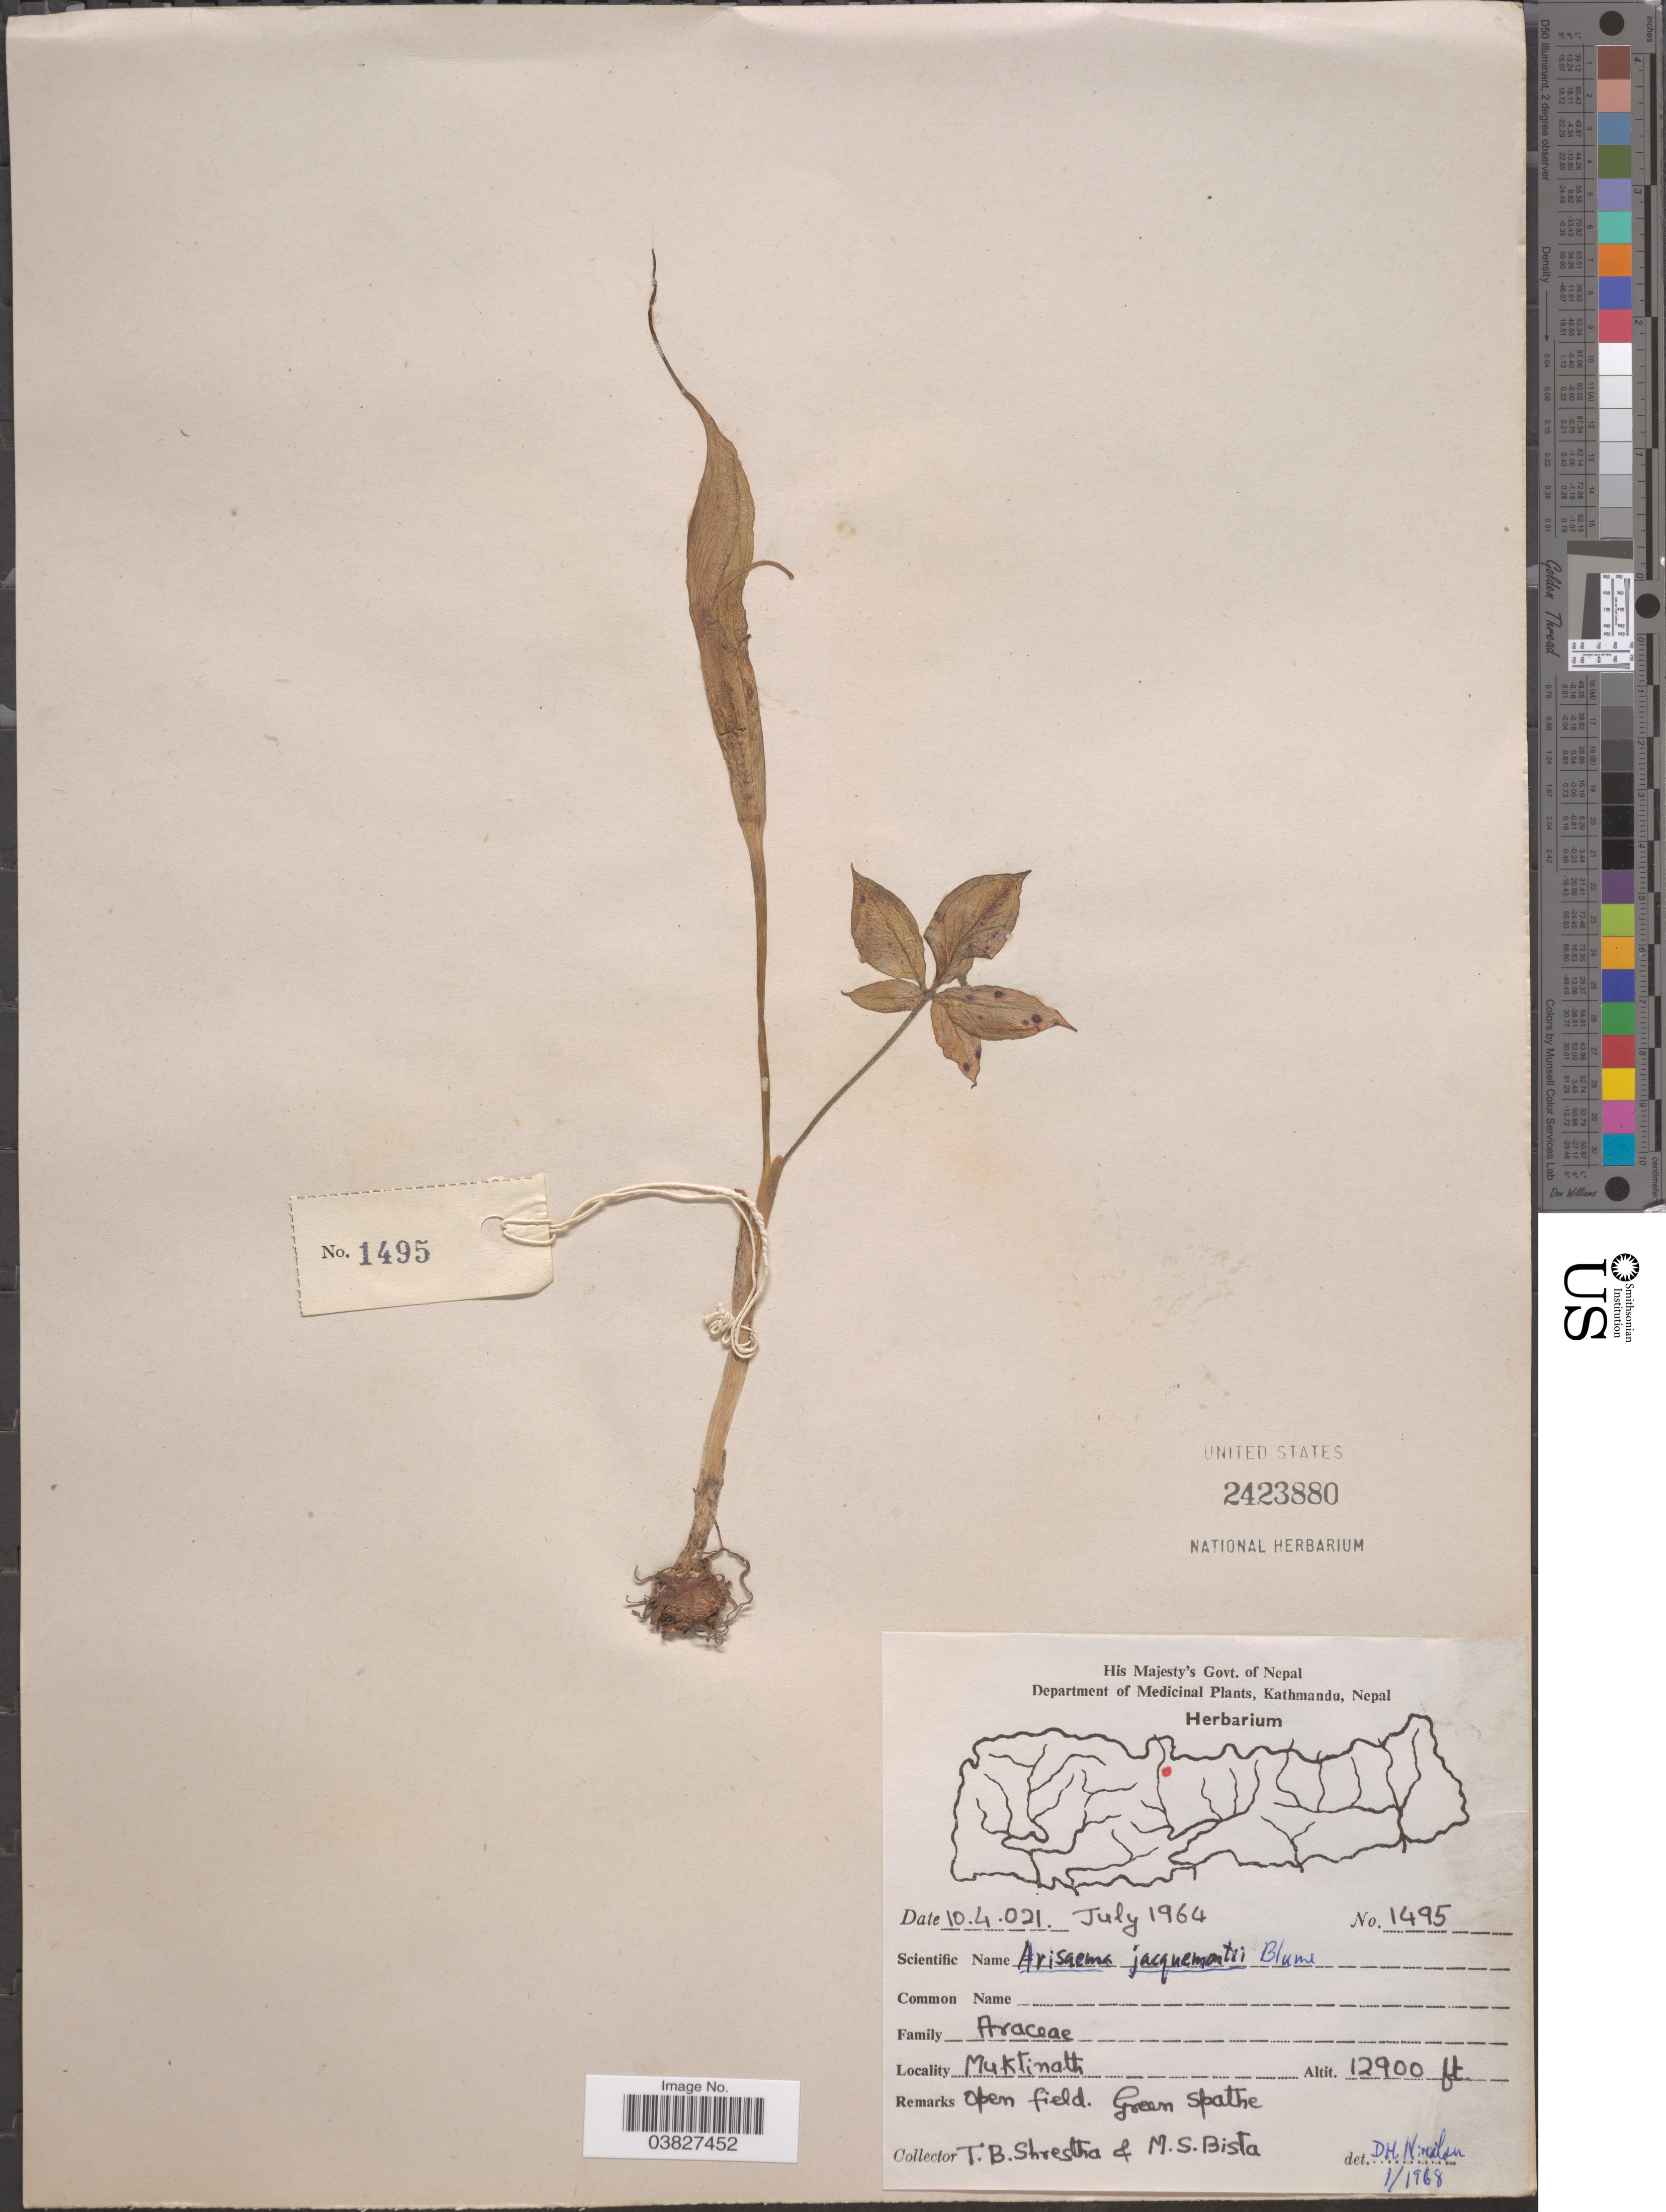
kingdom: Plantae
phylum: Tracheophyta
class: Liliopsida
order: Alismatales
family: Araceae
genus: Arisaema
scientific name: Arisaema jacquemontii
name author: Blume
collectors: T. B. Shrestha & M. Bista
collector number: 1495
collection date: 1964-07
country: Nepal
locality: Muktinath.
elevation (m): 3932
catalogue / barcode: US 2423880